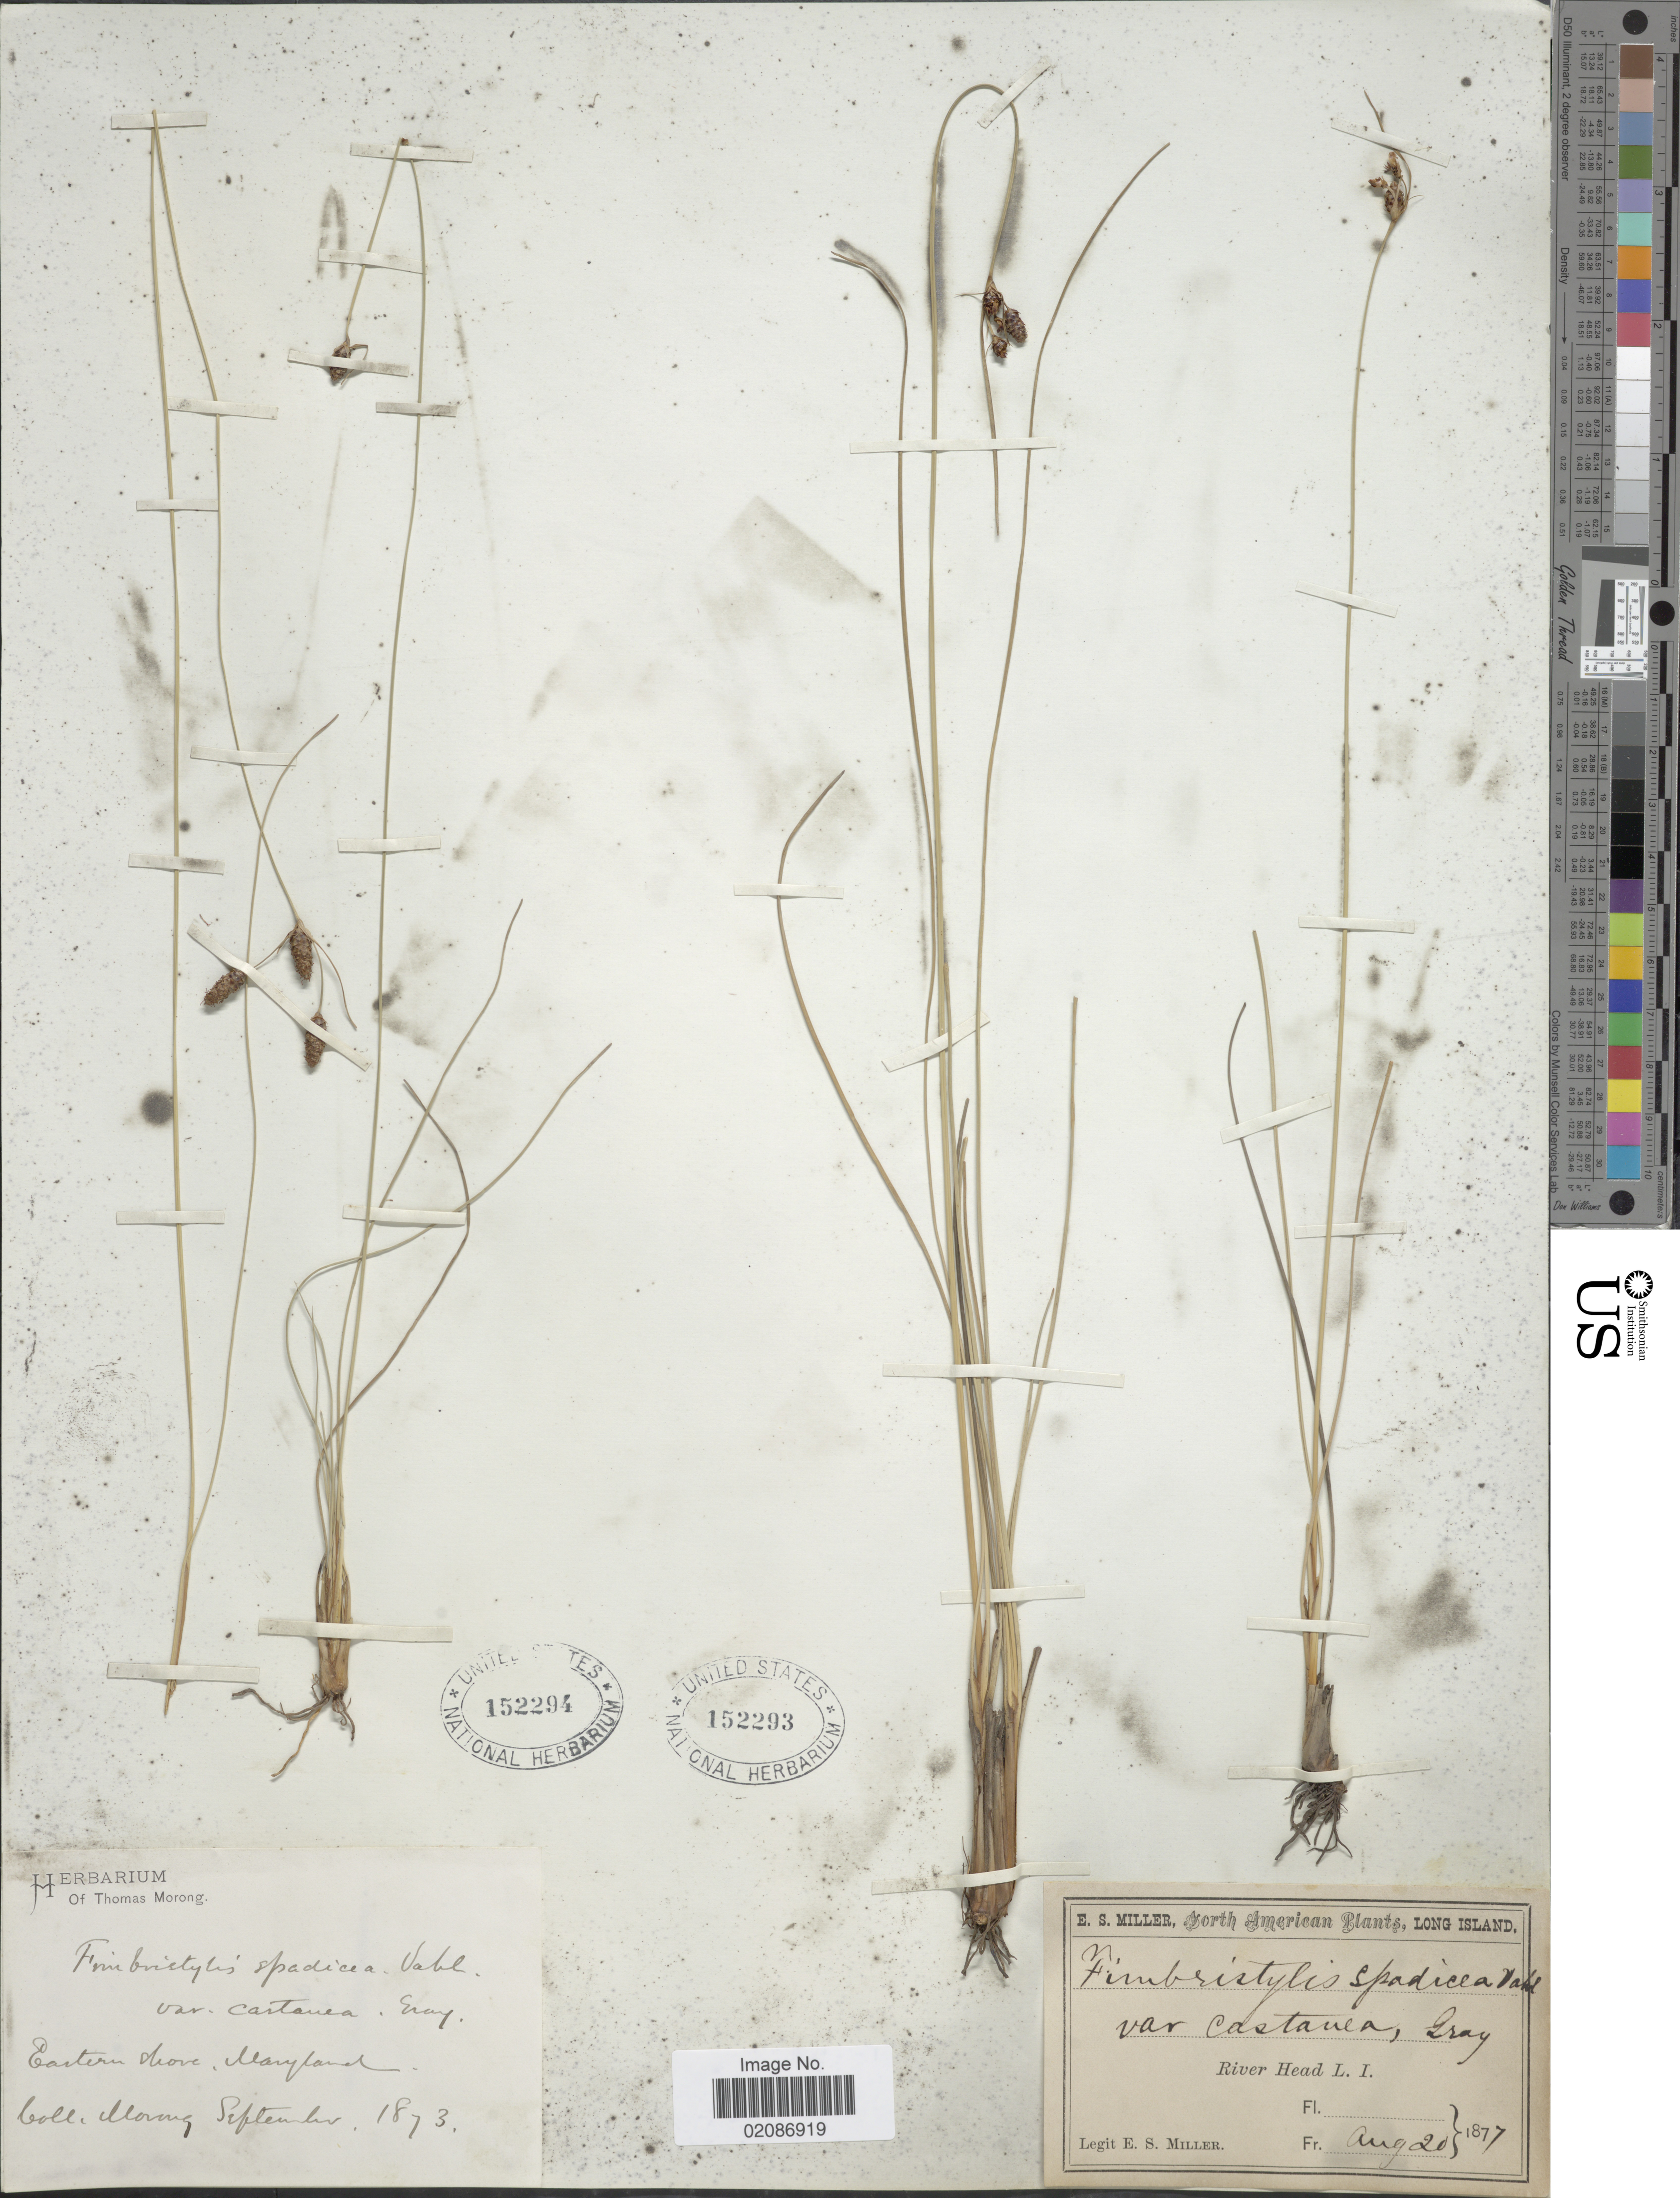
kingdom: Plantae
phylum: Tracheophyta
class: Liliopsida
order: Poales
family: Cyperaceae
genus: Fimbristylis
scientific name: Fimbristylis castanea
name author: (Michx.) Vahl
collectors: T. Morong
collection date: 1873-09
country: United States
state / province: Maryland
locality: Eastern Cove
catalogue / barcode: US 152294